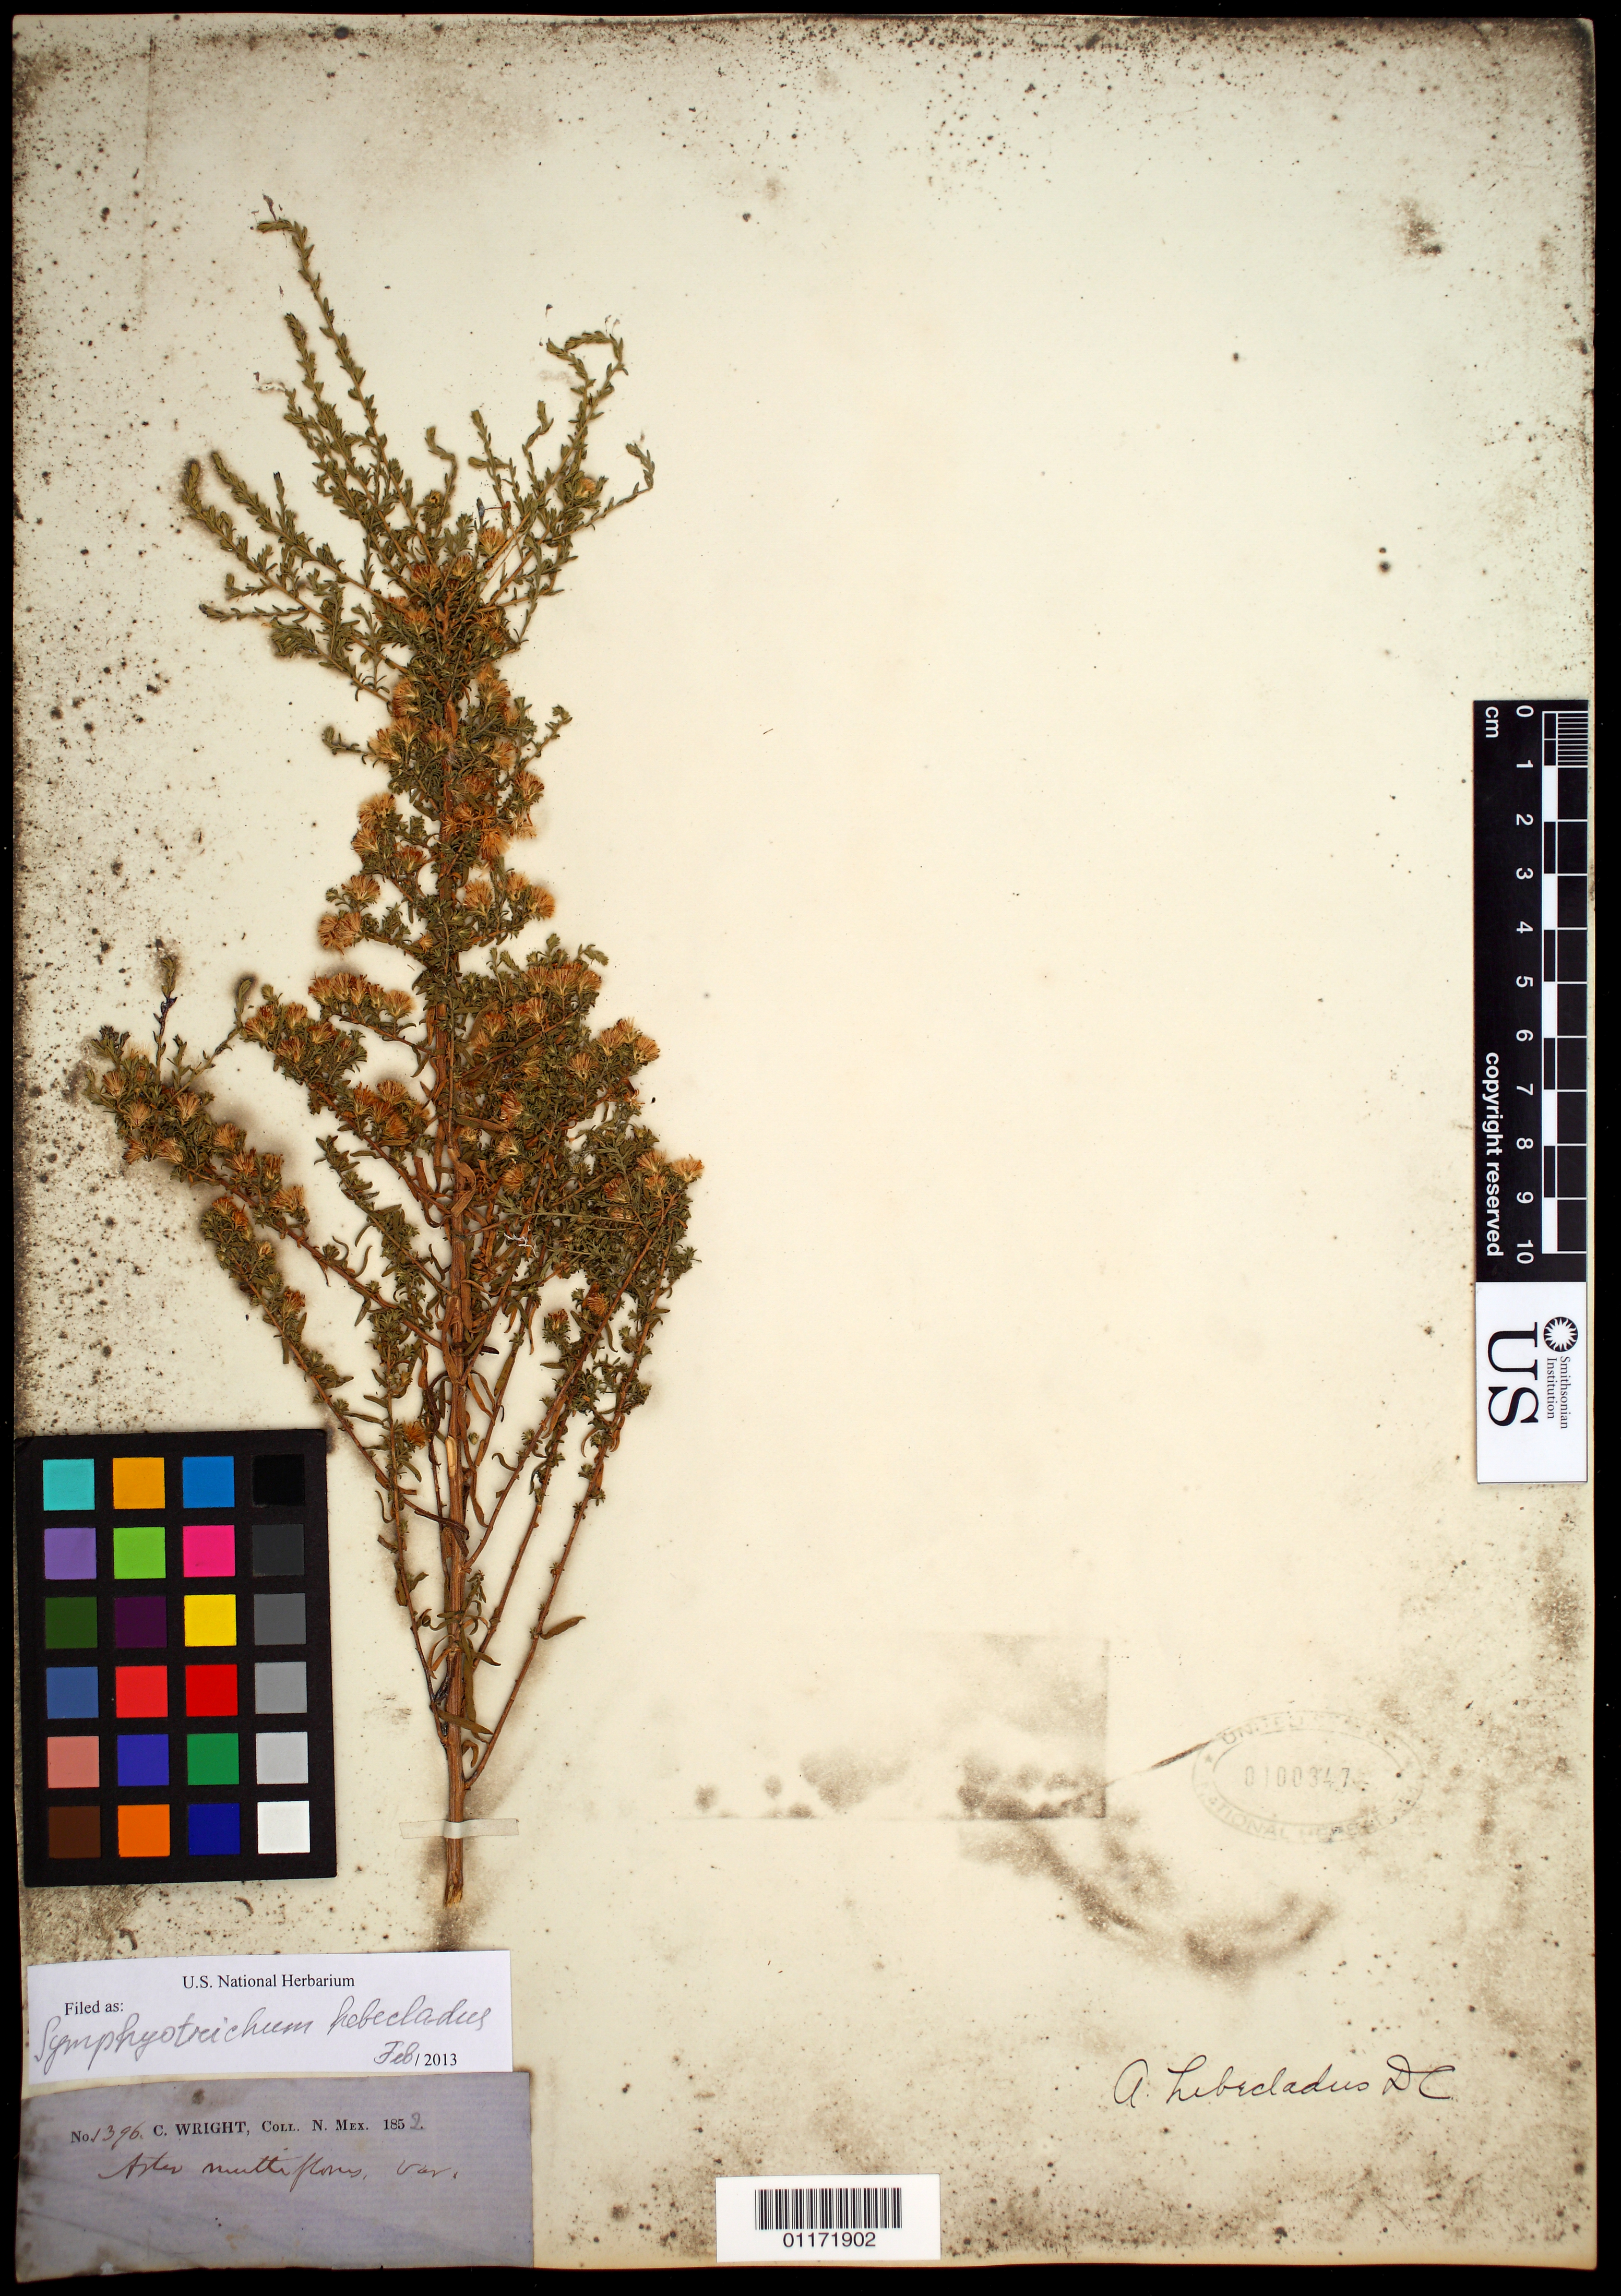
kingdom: Plantae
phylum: Tracheophyta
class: Magnoliopsida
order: Asterales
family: Asteraceae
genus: Symphyotrichum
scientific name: Symphyotrichum ericoides var. ericoides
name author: (L.) G.L. Nesom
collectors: C. Wright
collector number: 1396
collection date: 1852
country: United States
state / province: New Mexico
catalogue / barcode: US 100347